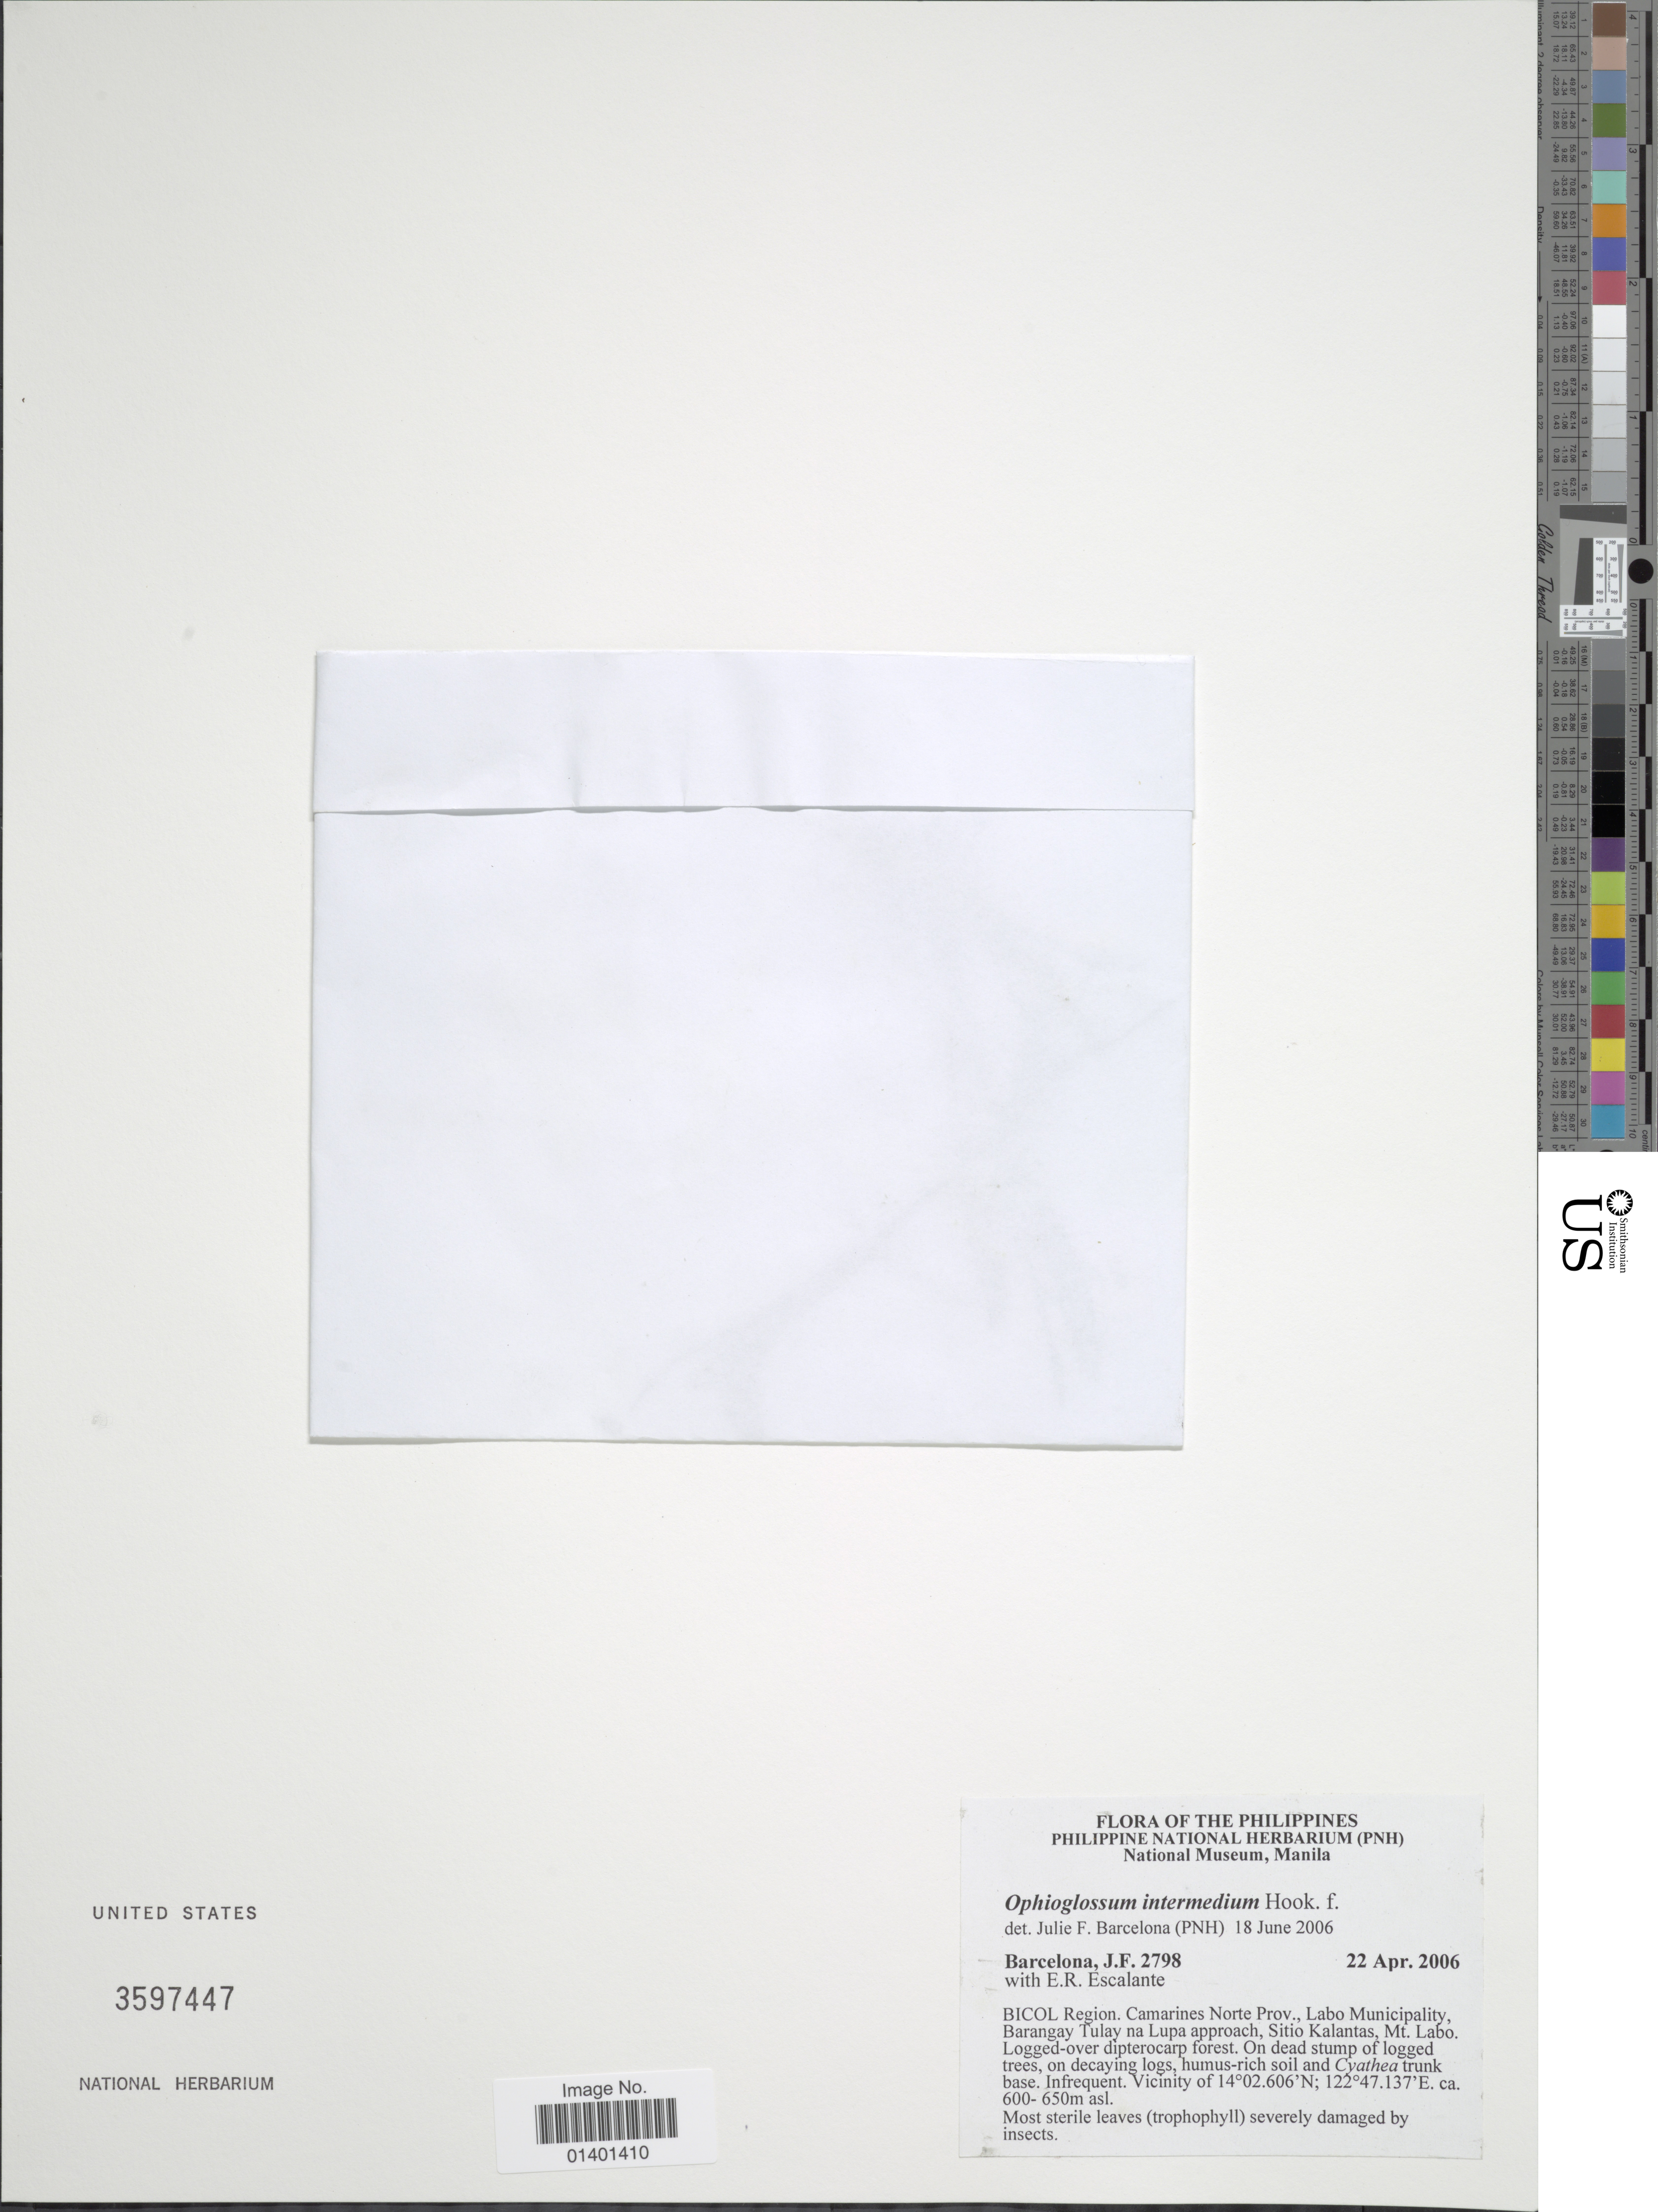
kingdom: Plantae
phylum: Tracheophyta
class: Polypodiopsida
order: Ophioglossales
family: Ophioglossaceae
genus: Ophioglossum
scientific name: Ophioglossum intermedium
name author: Hook.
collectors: J. F. Barcelona & E. Escalante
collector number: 2798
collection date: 2006-04-22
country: Philippines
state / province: Bicol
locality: Camarines Norte Prov., Labo Municipality, Barangay Tulay na Lupa approach, Sitio Kalantas, Mt. Labo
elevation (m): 600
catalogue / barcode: US 3597447